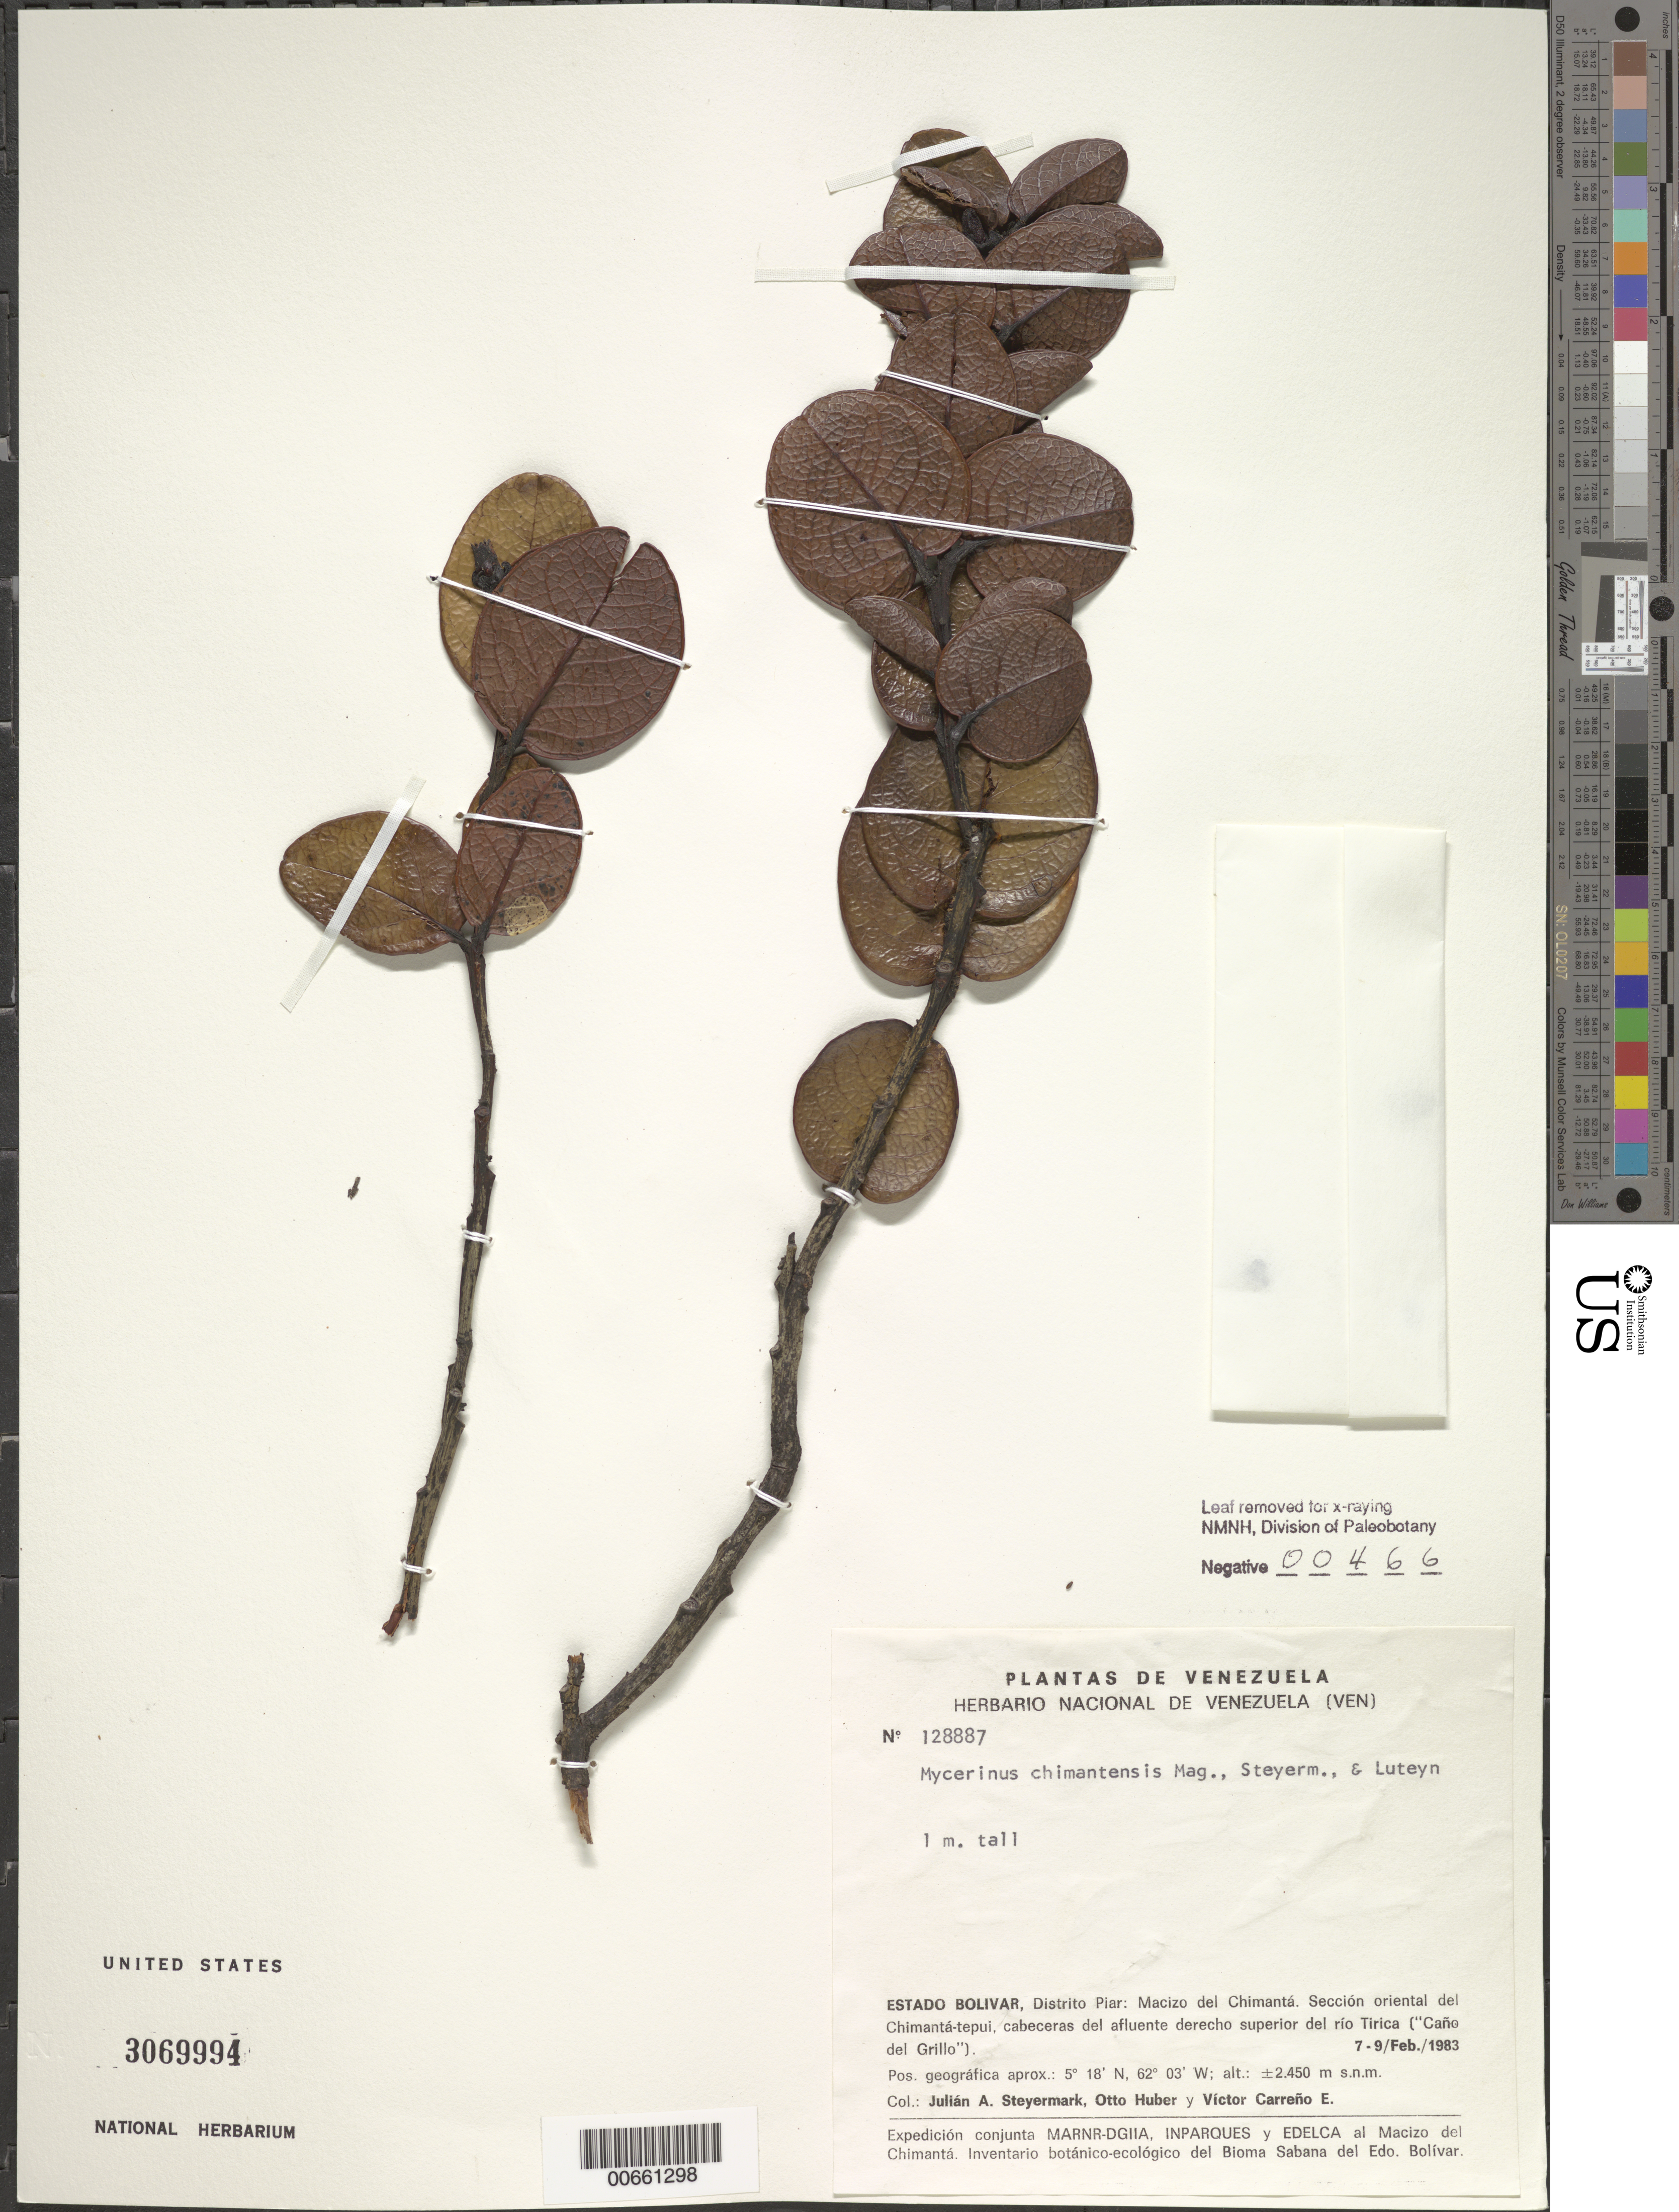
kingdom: Plantae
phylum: Tracheophyta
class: Magnoliopsida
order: Ericales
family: Ericaceae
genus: Mycerinus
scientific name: Mycerinus chimantensis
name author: Maguire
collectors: J. Steyermark, O. Huber & V. Carreño E.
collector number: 128887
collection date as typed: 7-Feb-83 to 9-Feb-83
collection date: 1983-02-07/1983-02-09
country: Venezuela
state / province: Bolívar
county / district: Piar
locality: Macizo del Chimantá, sect. oriental del Chimantá-tepuí, cabeceras del afluente derecho superíor del Río Tirica (Caño del Grillo)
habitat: Cabeceras del afluente derecho superior del río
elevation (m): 2450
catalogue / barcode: US 3069994